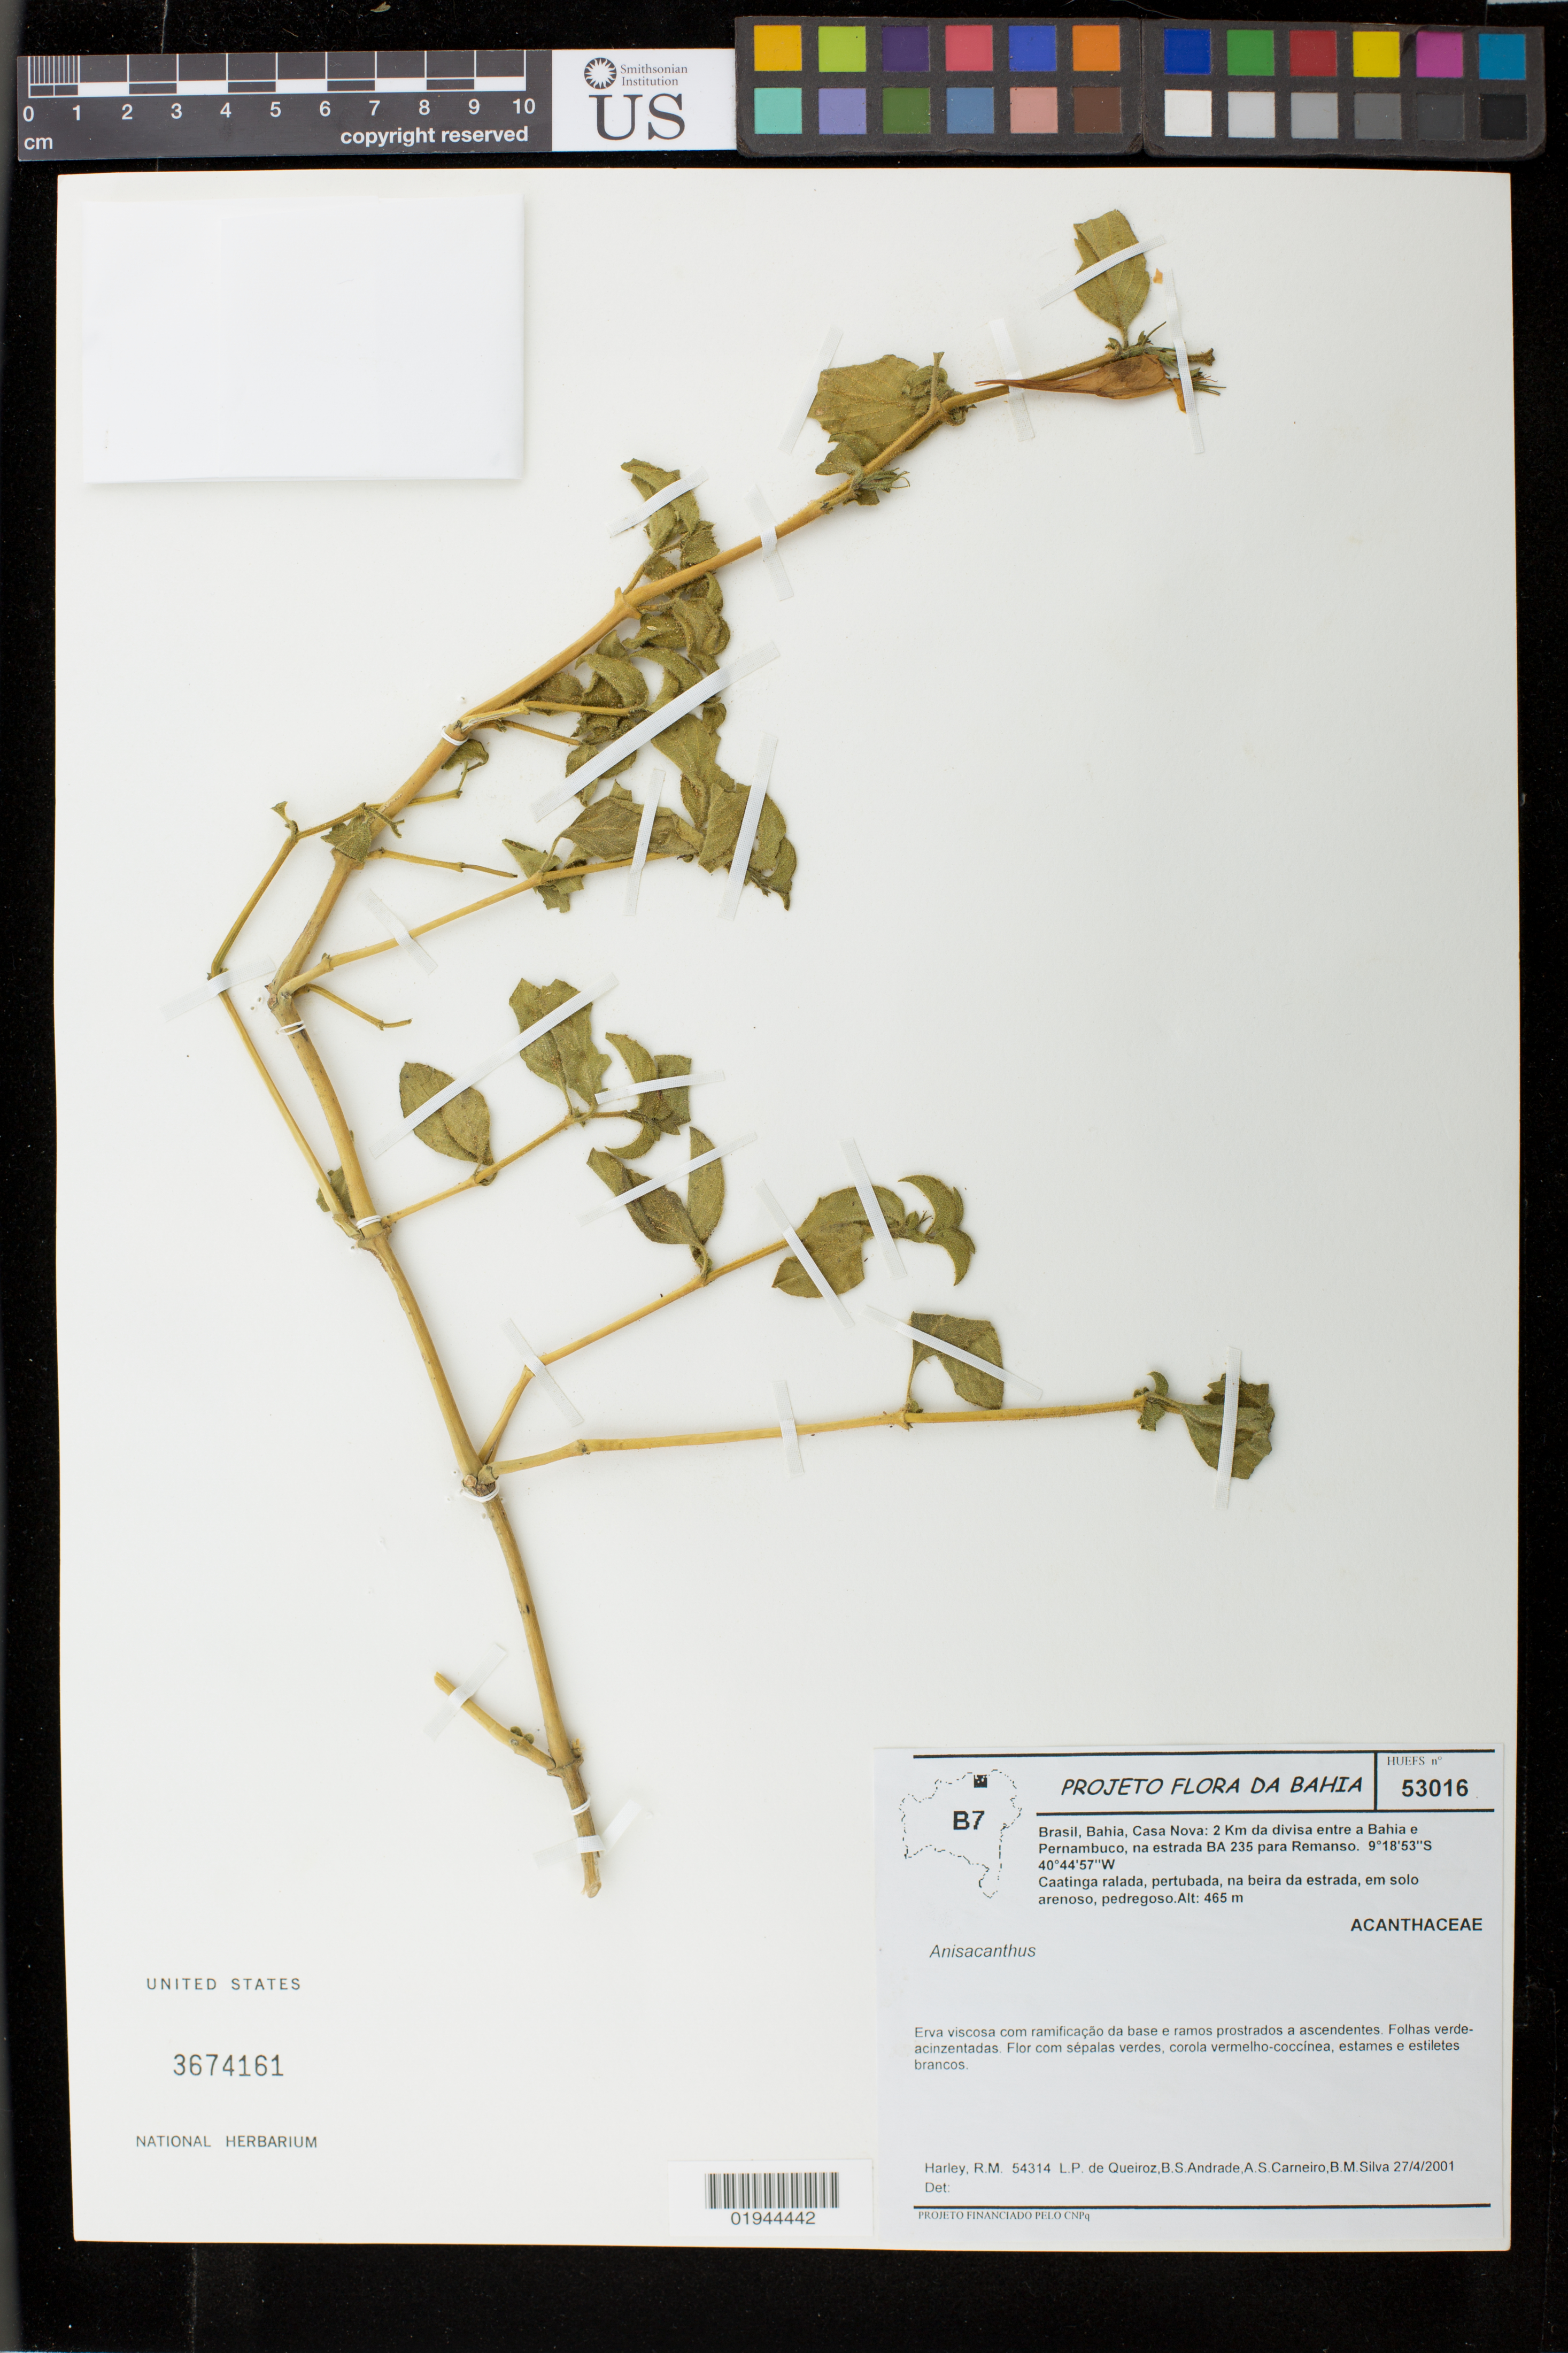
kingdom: Plantae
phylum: Tracheophyta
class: Magnoliopsida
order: Lamiales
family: Acanthaceae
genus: Anisacanthus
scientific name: Anisacanthus sp.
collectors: R. M. Harley, L. P. de Queiróz, B. Andrade, A. Carneiro & B. Silva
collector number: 54314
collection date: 2001-04-27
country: Brazil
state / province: Bahia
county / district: Casa Nova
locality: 2 km da divisa entre a Bahia e Pernambuco, na estrada BA 235 para Remanso.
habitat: Caatinga ralada, pertubada, na beira da estrada, em solo arenoso, pedregoso.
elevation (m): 465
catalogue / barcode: US 3674161